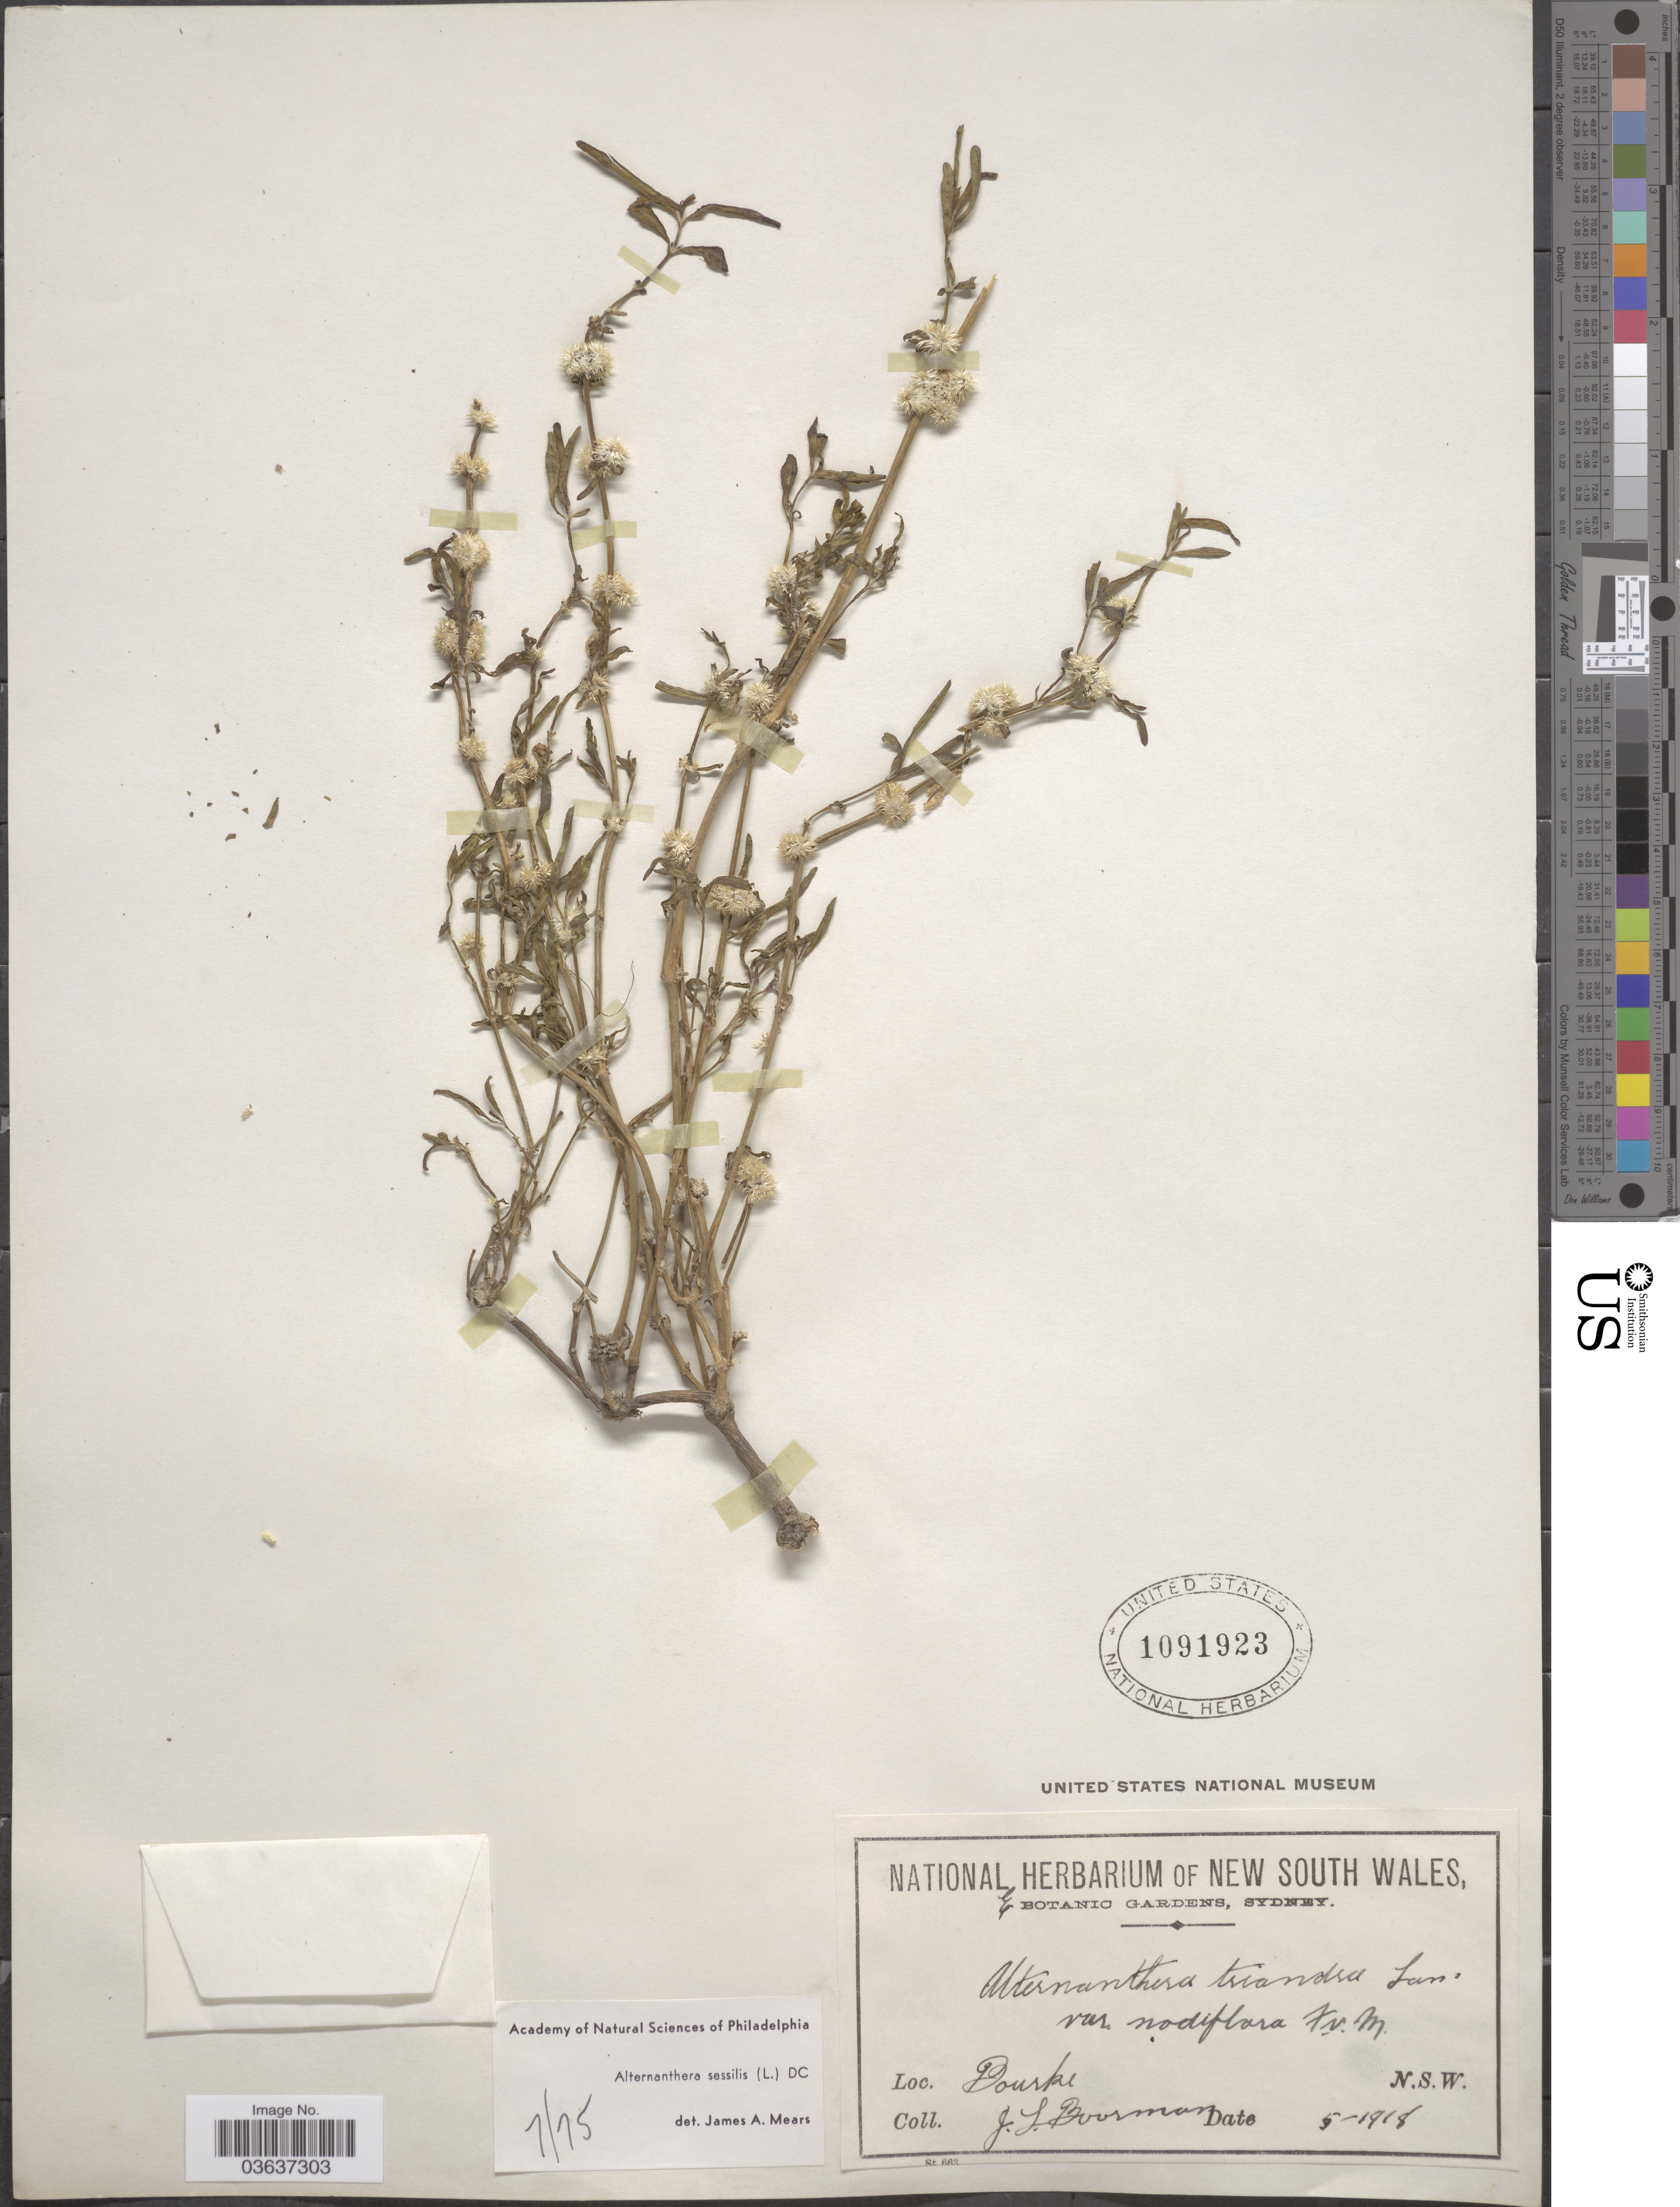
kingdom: Plantae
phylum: Tracheophyta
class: Magnoliopsida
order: Caryophyllales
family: Amaranthaceae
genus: Alternanthera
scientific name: Alternanthera sessilis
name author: (L.) DC.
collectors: J. Boorman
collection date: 1918-05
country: Australia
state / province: New South Wales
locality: Bourke.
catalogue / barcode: US 1091923